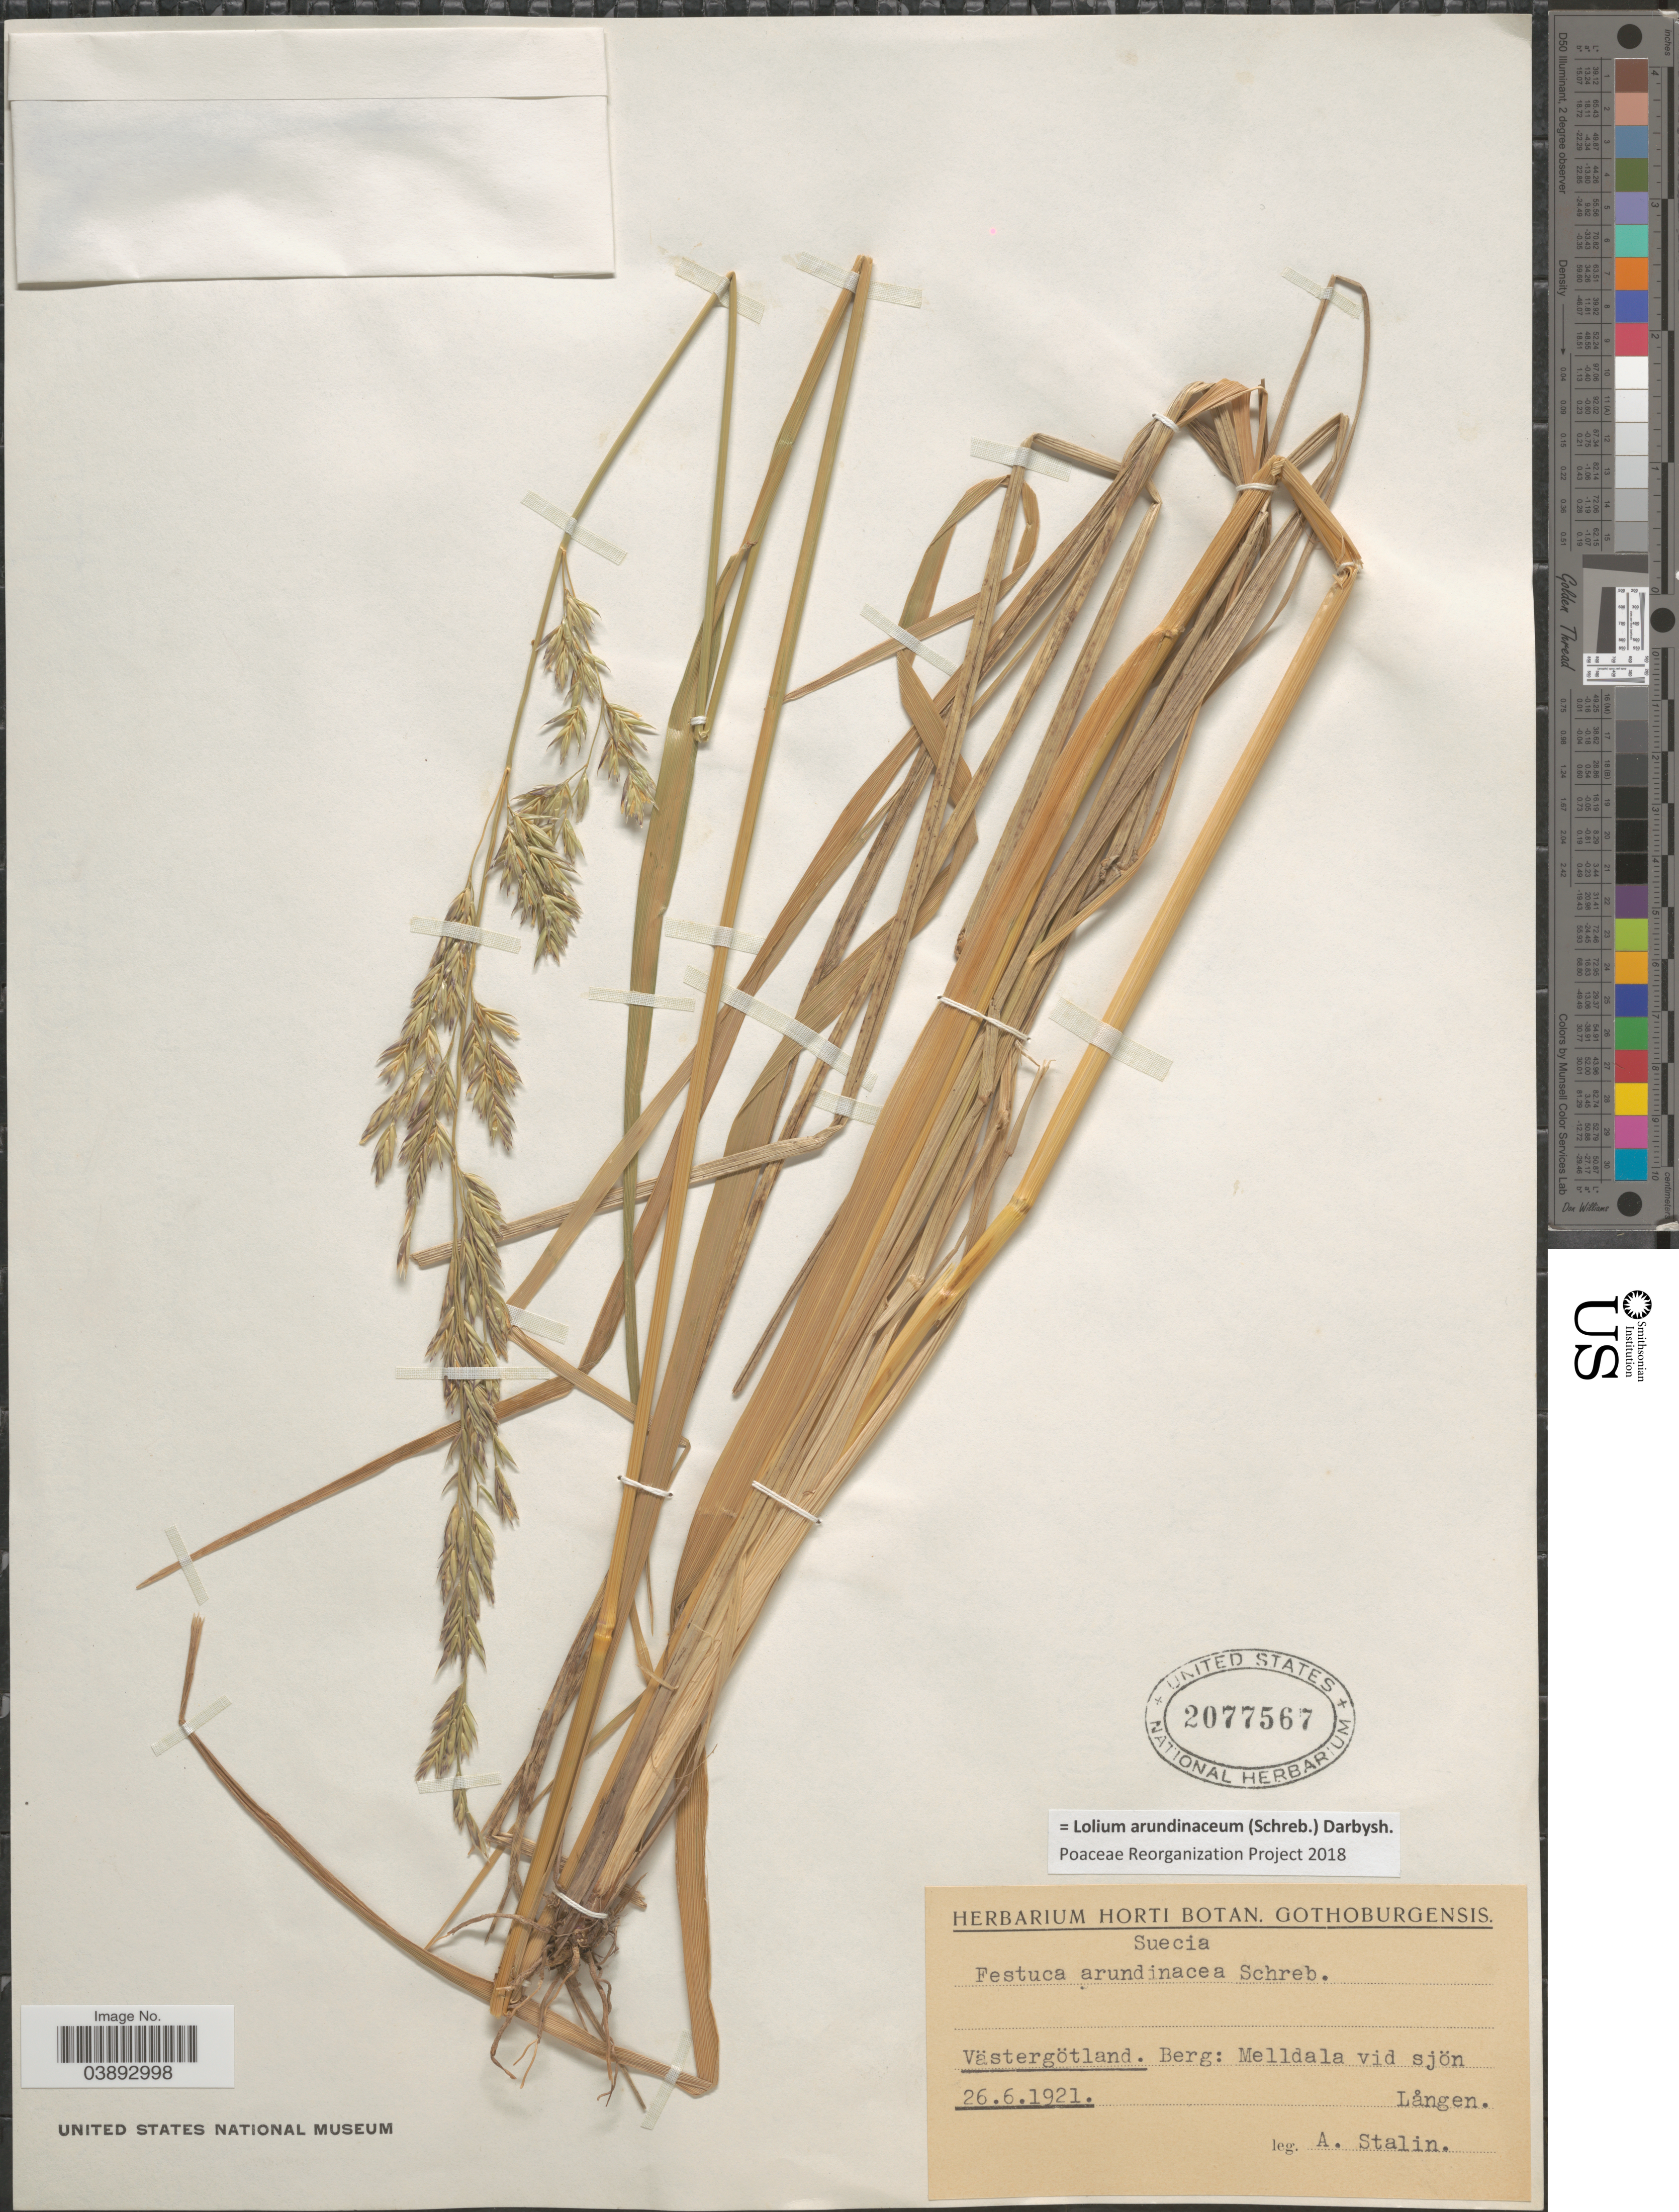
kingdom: Plantae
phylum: Tracheophyta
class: Liliopsida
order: Poales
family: Poaceae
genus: Lolium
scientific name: Lolium arundinaceum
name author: (Schreb.) Darbysh.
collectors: A. Stalin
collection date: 1921-06-26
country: Sweden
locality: Suecia. Västergötland. Berg: Melldala vid sjön Lången.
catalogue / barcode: US 2077567